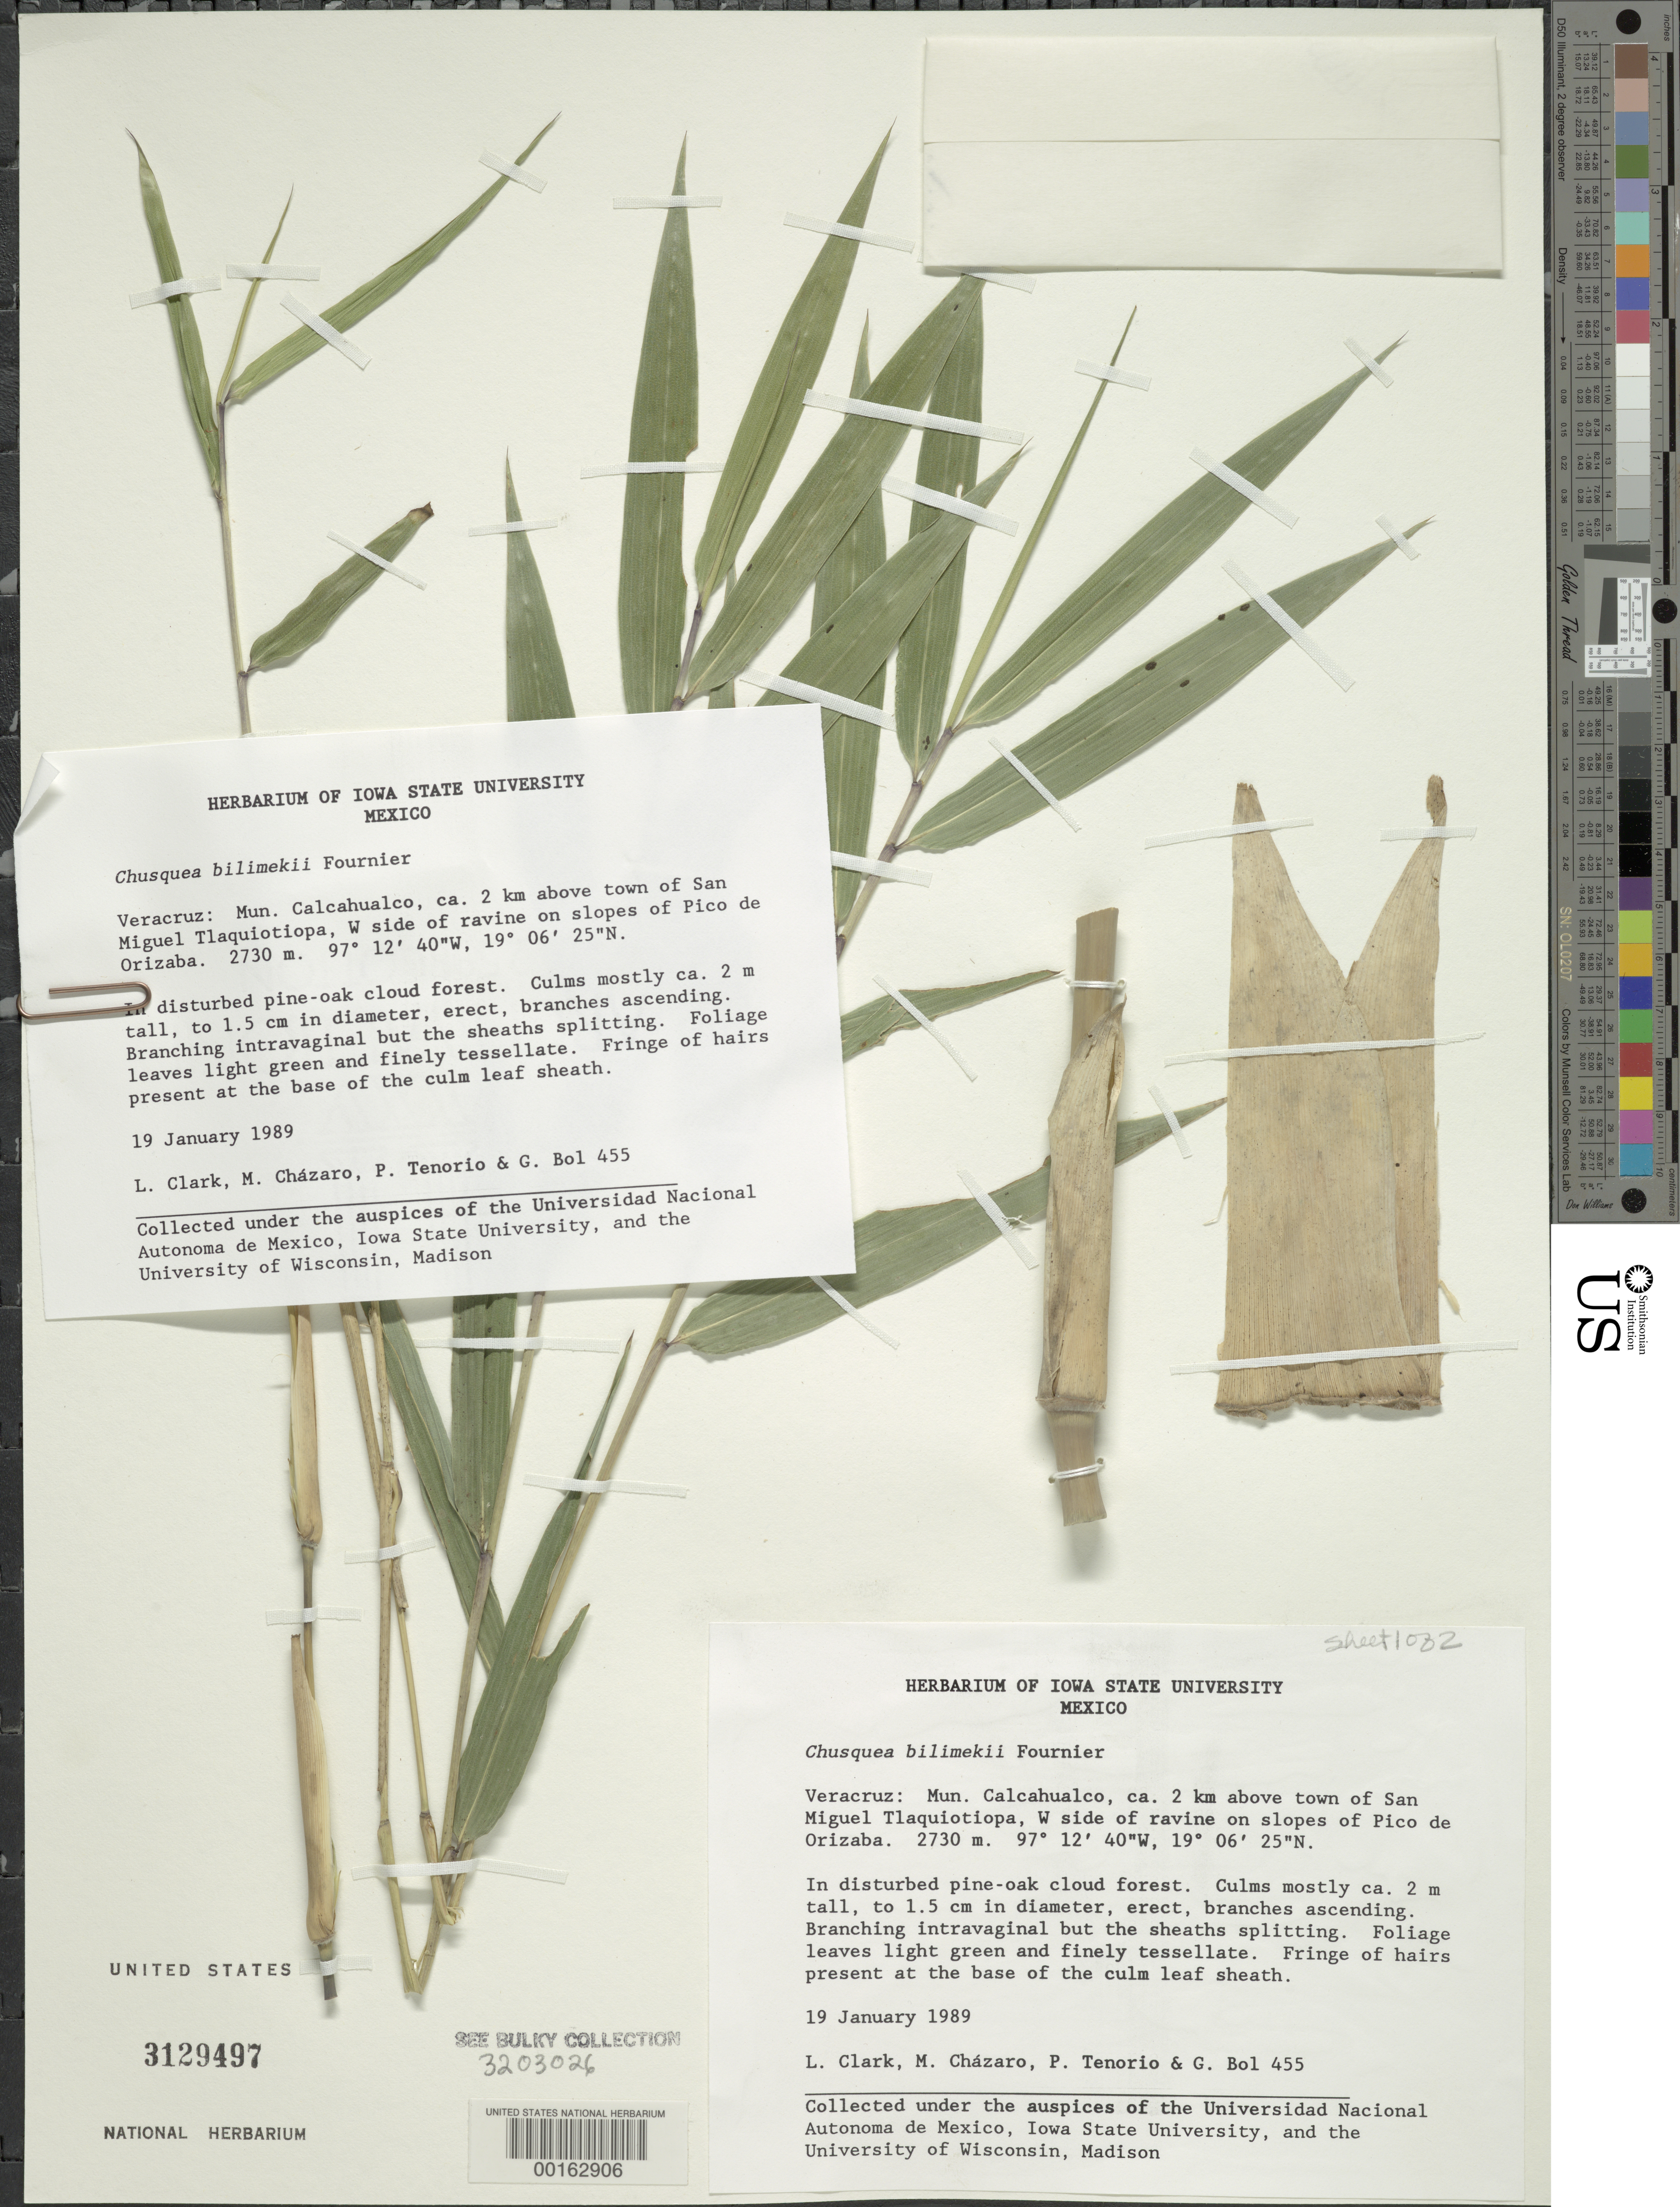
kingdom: Plantae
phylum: Tracheophyta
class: Liliopsida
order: Poales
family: Poaceae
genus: Chusquea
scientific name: Chusquea bilimekii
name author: E. Fourn.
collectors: L. G. Clark, M. de J. Cházaro Basáñoez, P. Tenorio L. & G. Bol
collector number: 455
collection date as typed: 19 Jan 1989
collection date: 1989-01-19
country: Mexico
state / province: Veracruz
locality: Mun. calcahualco, 2 km above town of San Miguel tlaquiotiopa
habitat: In disturbed pine-oak cloud forest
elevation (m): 2730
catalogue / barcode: US 3129497